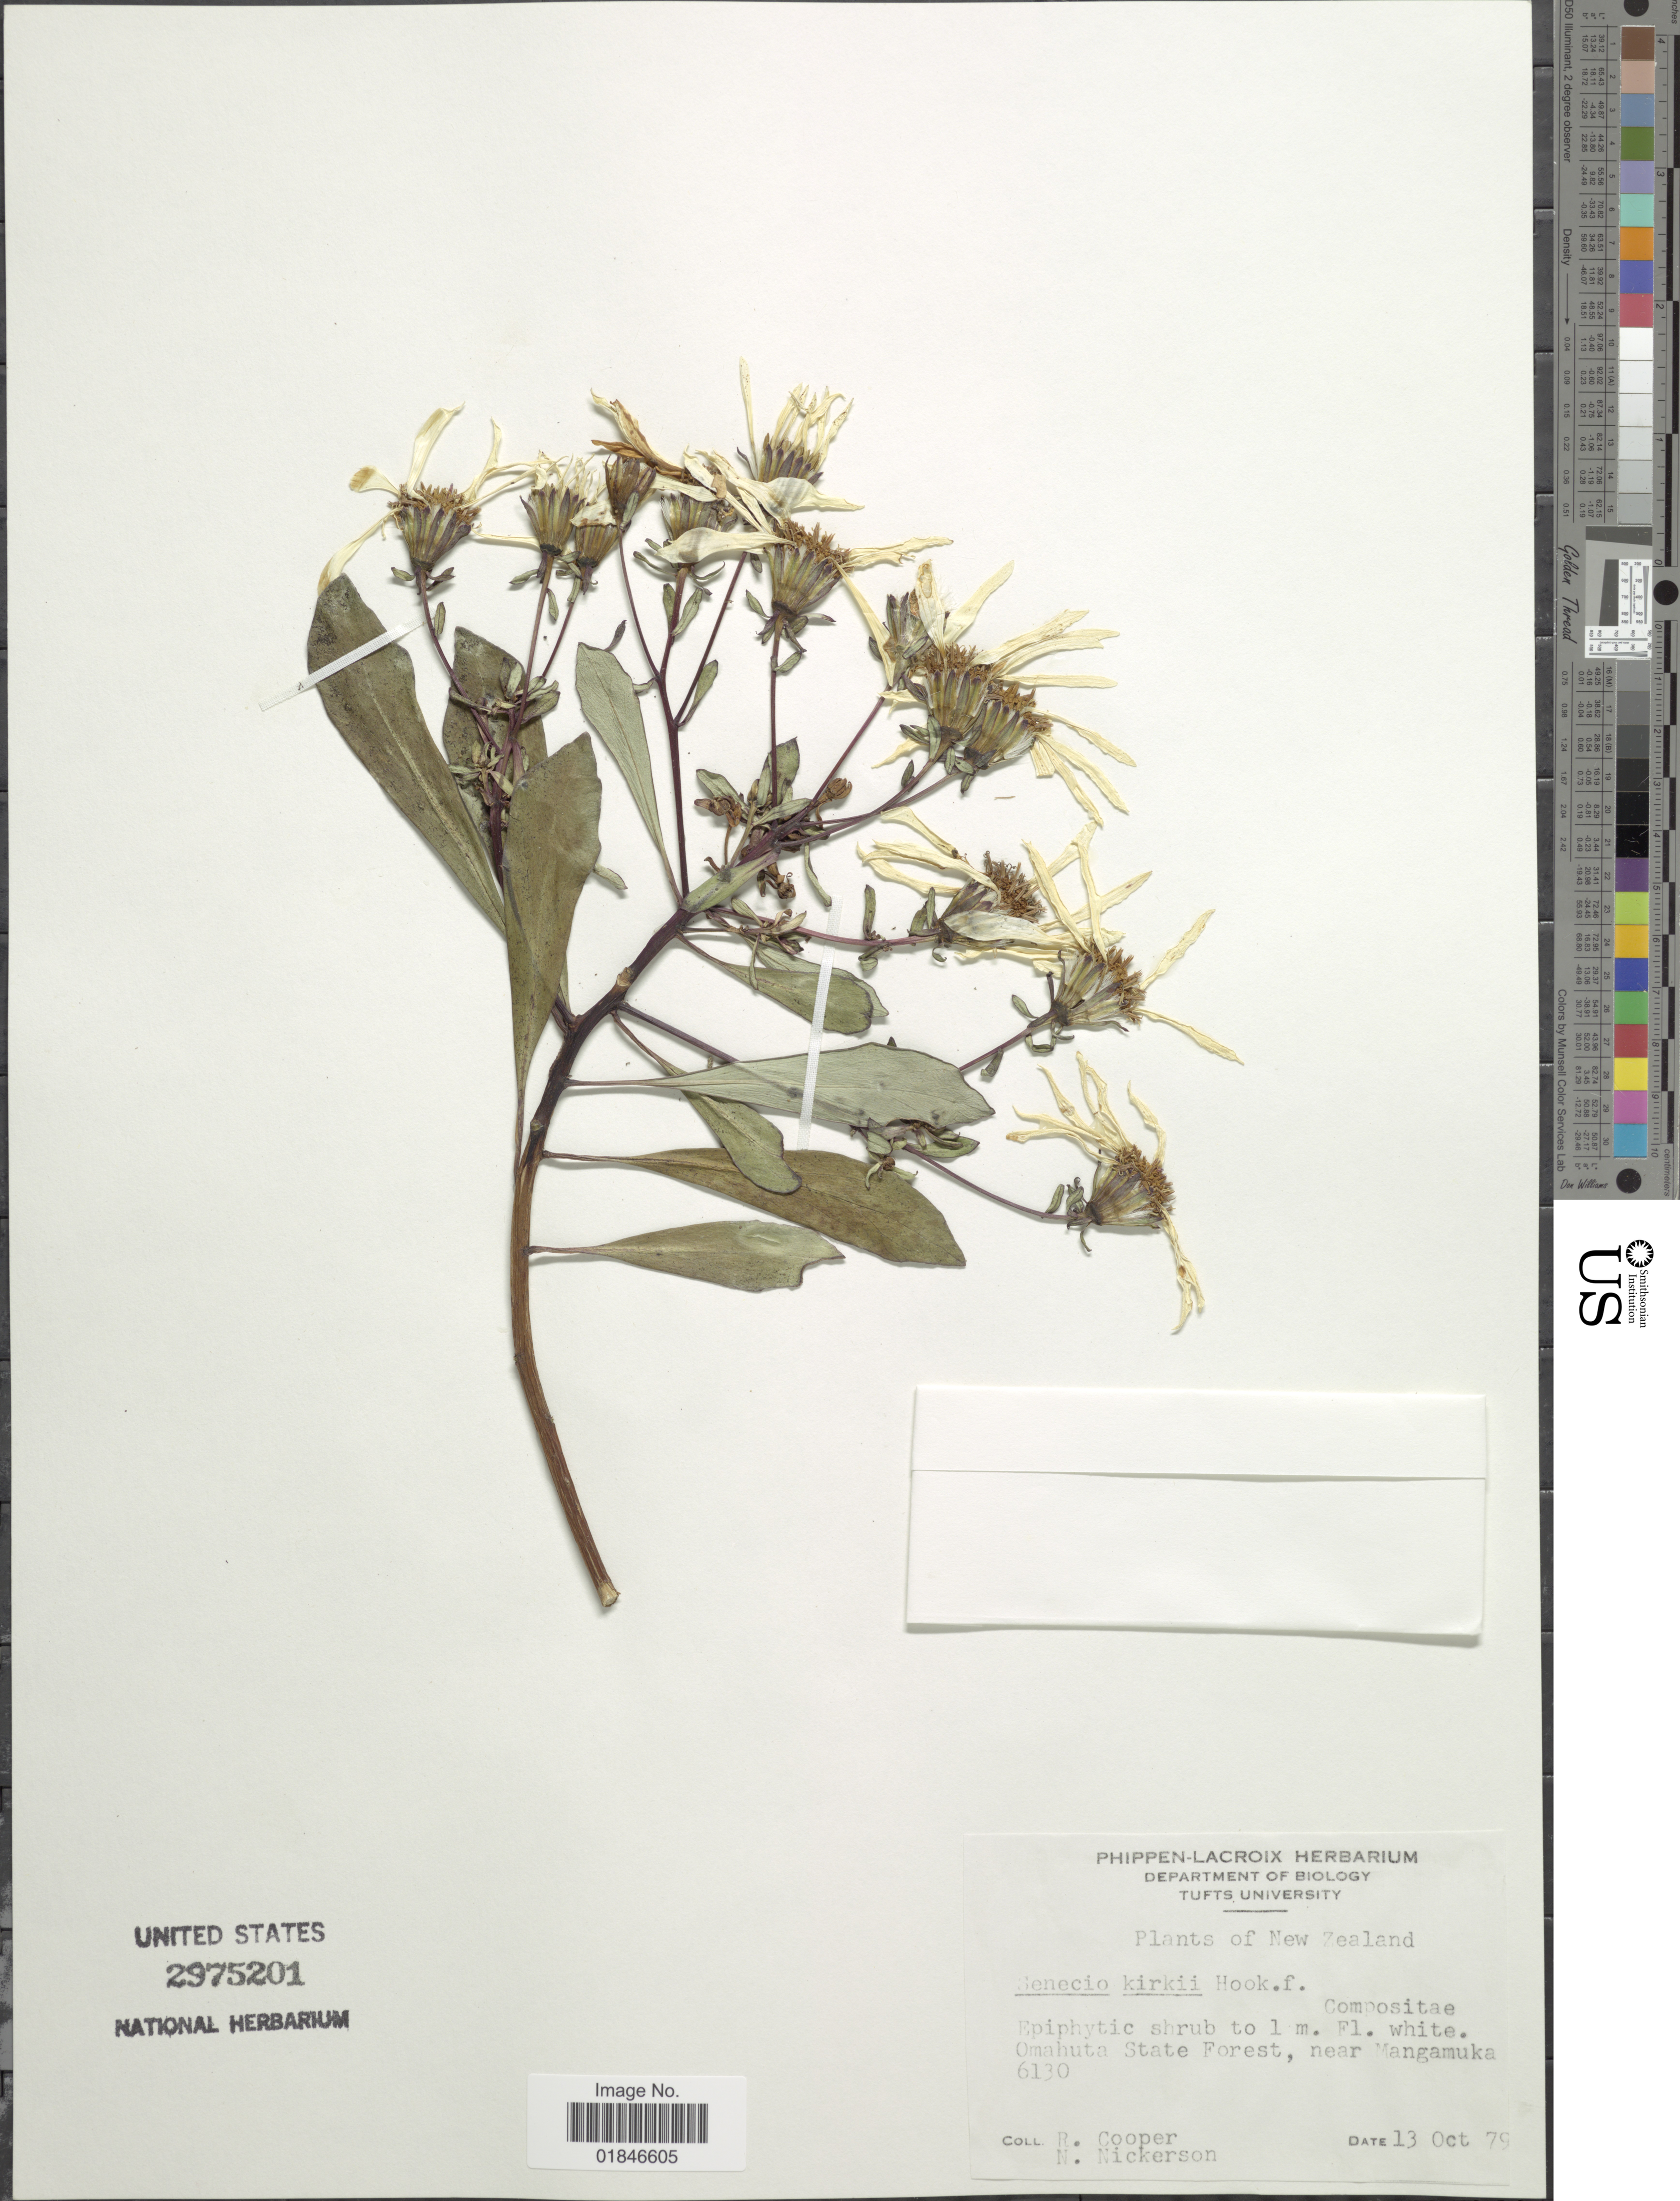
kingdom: Plantae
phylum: Tracheophyta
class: Magnoliopsida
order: Asterales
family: Asteraceae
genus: Urostemon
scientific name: Urostemon kirkii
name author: (Hook. f. ex Kirk) B. Nord.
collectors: R. Cooper & N. Nickerson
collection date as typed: Transcribed d/m/y: 13/10/79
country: New Zealand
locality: Omahuta State Forest, near Mangamuka.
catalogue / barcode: US 2975201